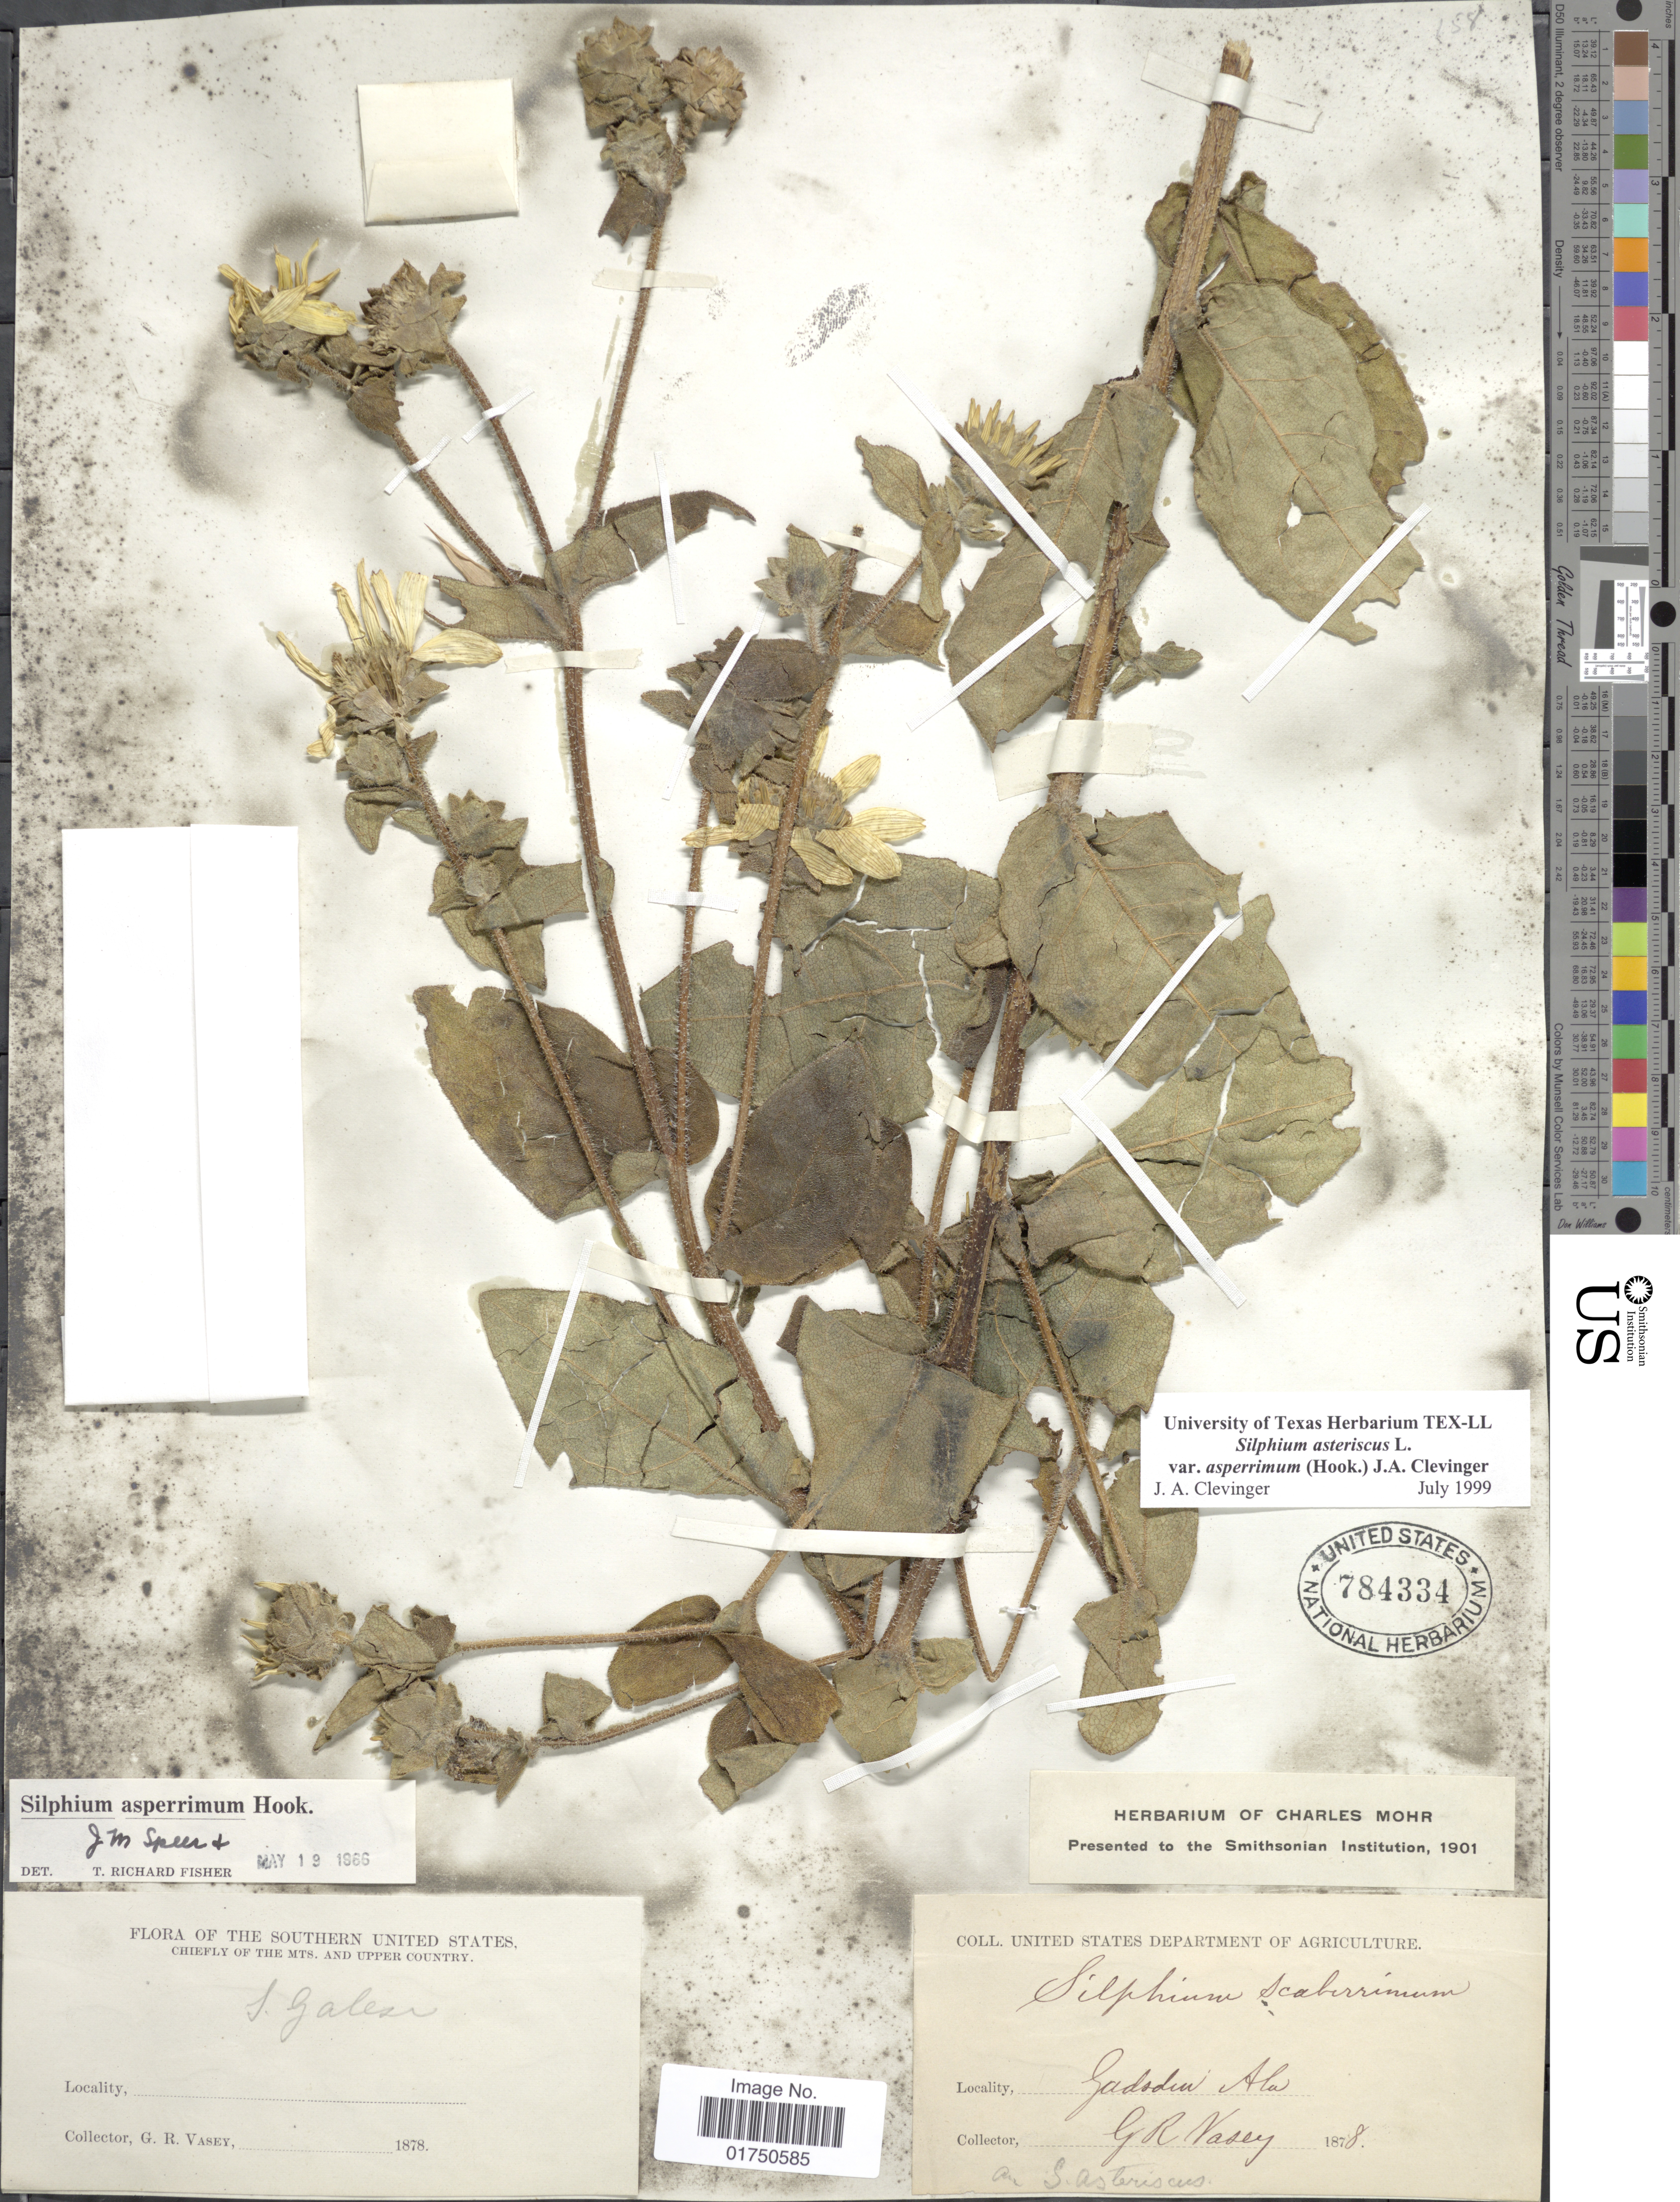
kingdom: Plantae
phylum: Tracheophyta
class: Magnoliopsida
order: Asterales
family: Asteraceae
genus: Silphium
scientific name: Silphium asteriscus var. asperrimum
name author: (Hook.) Clevinger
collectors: G. R. Vasey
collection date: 1878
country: United States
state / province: Alabama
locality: Southern United States. Chiefly of the Mts. and Upper Country. Gadsden, Ala.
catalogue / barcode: US 784334